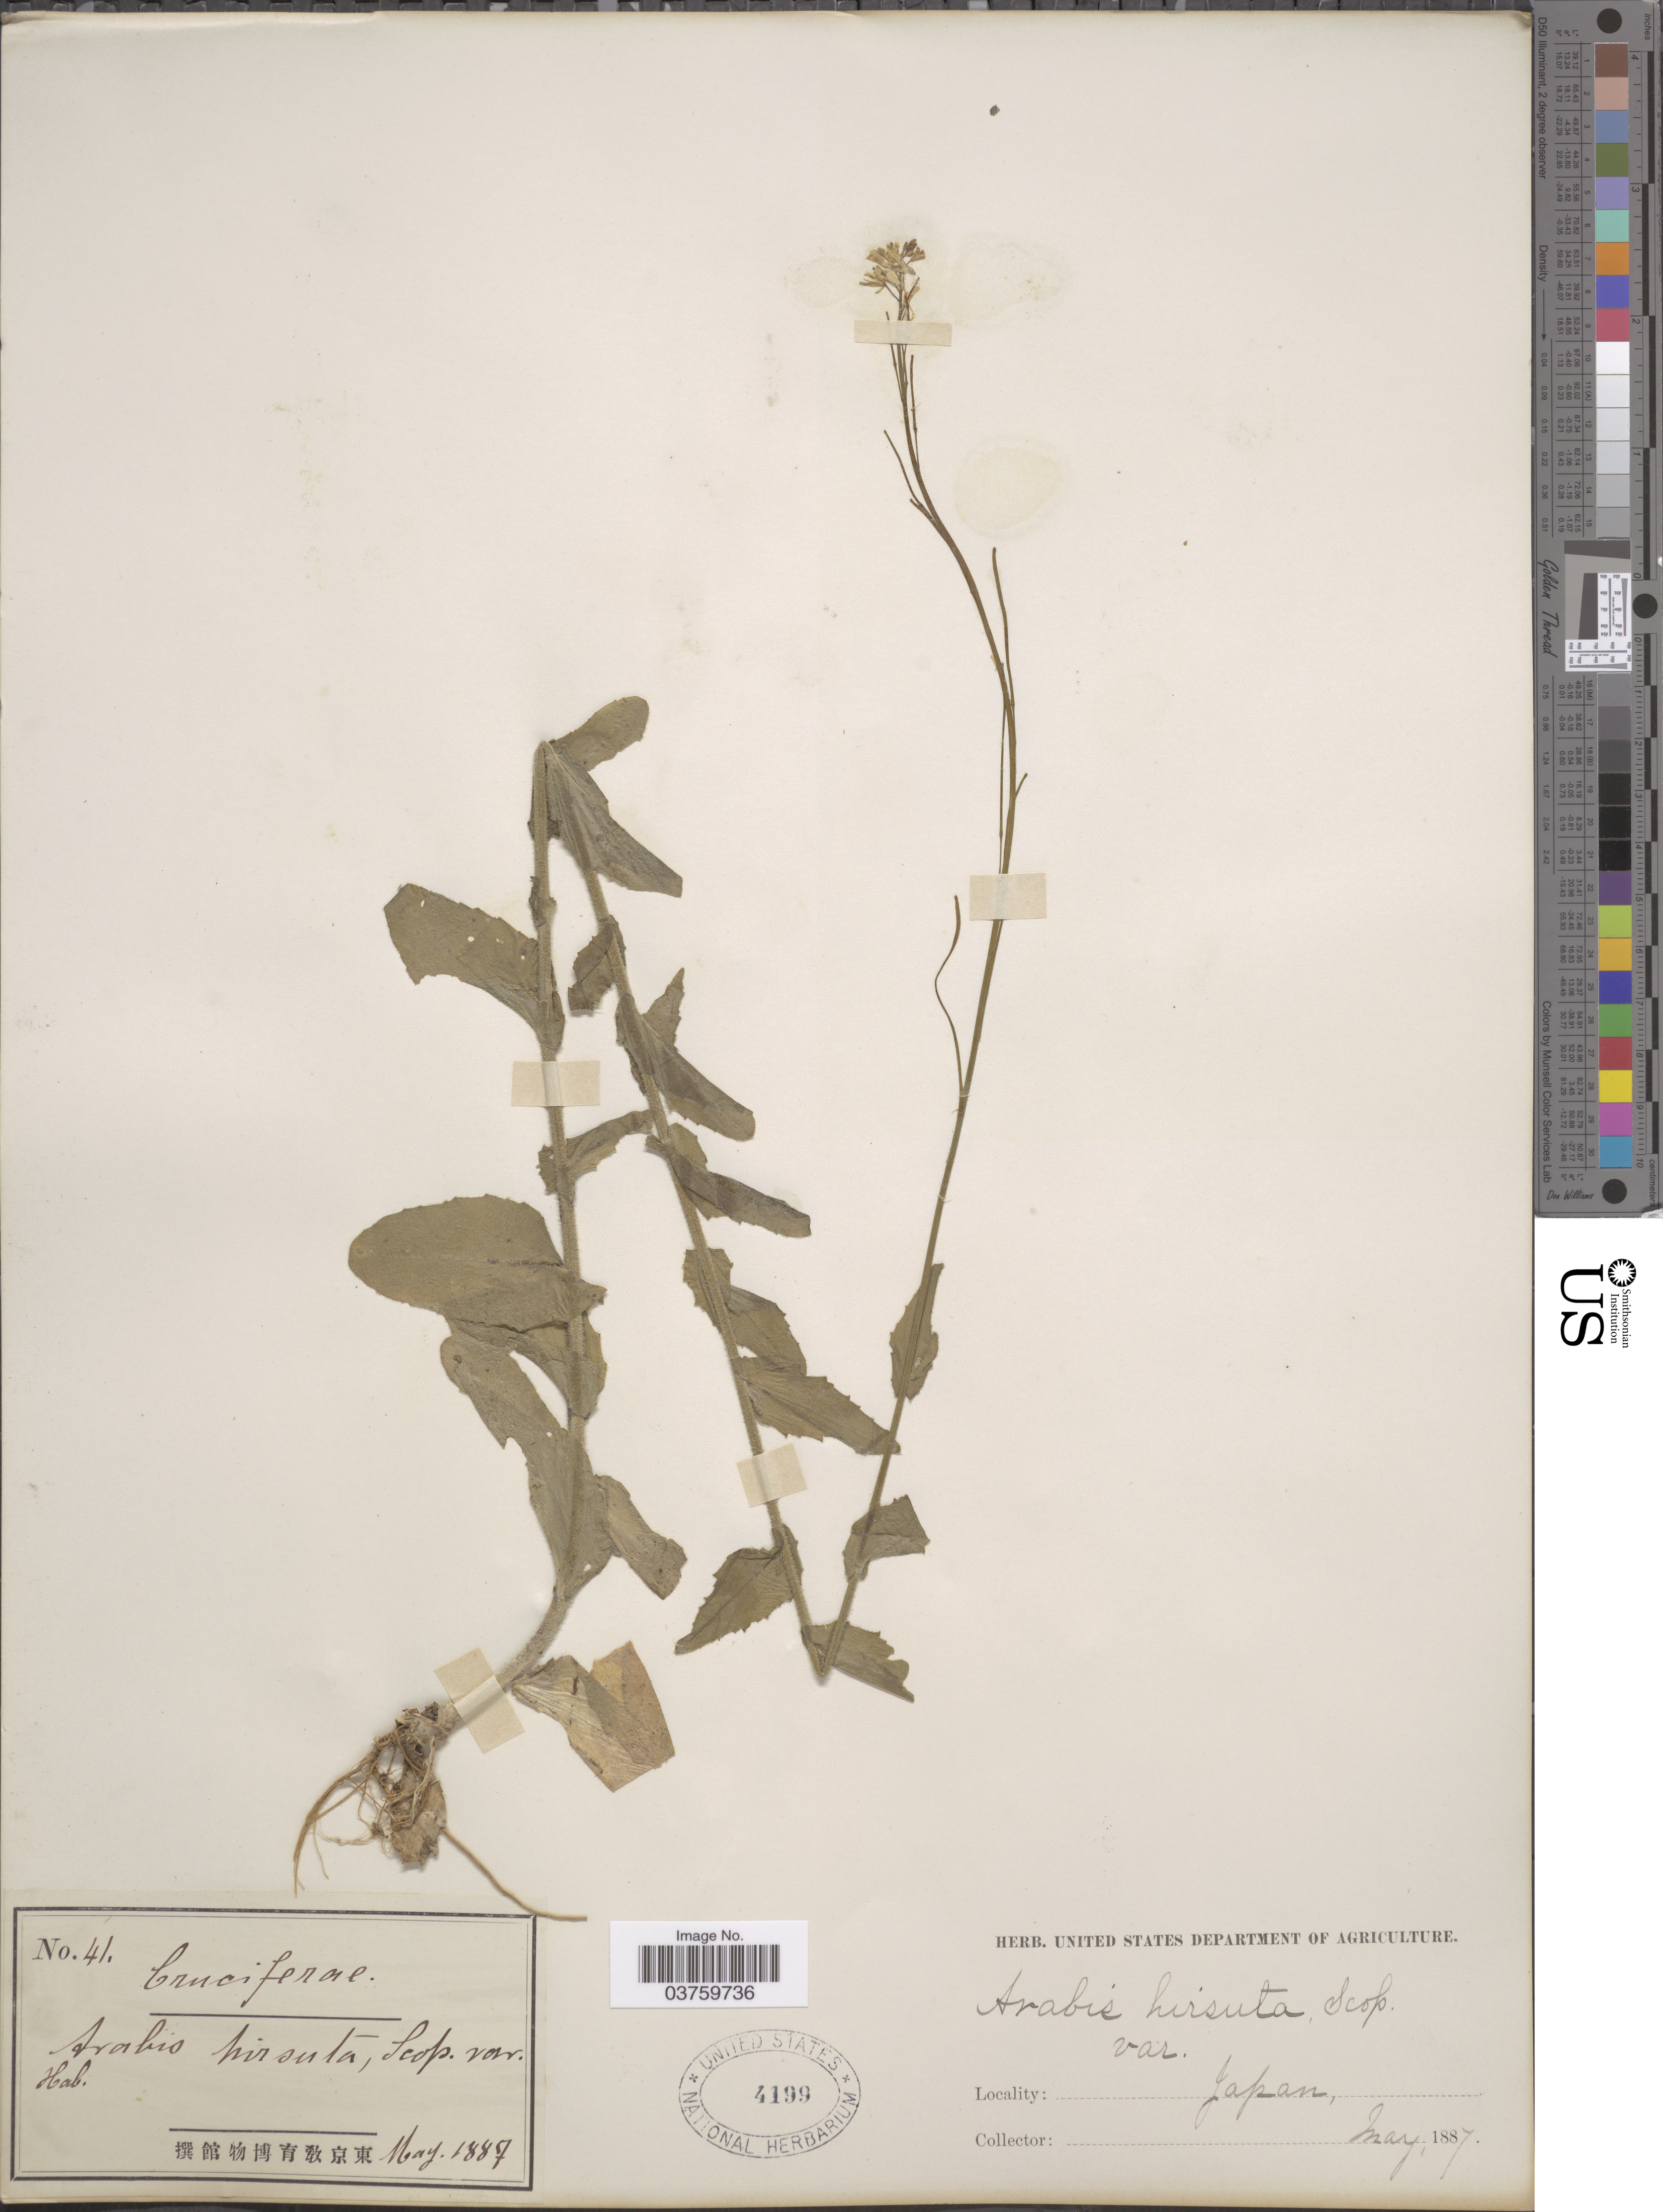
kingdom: Plantae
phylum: Tracheophyta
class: Magnoliopsida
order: Brassicales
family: Brassicaceae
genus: Arabis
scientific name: Arabis hirsuta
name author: (L.) Scop.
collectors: Facchini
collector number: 41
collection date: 1887-05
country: Japan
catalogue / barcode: US 4199